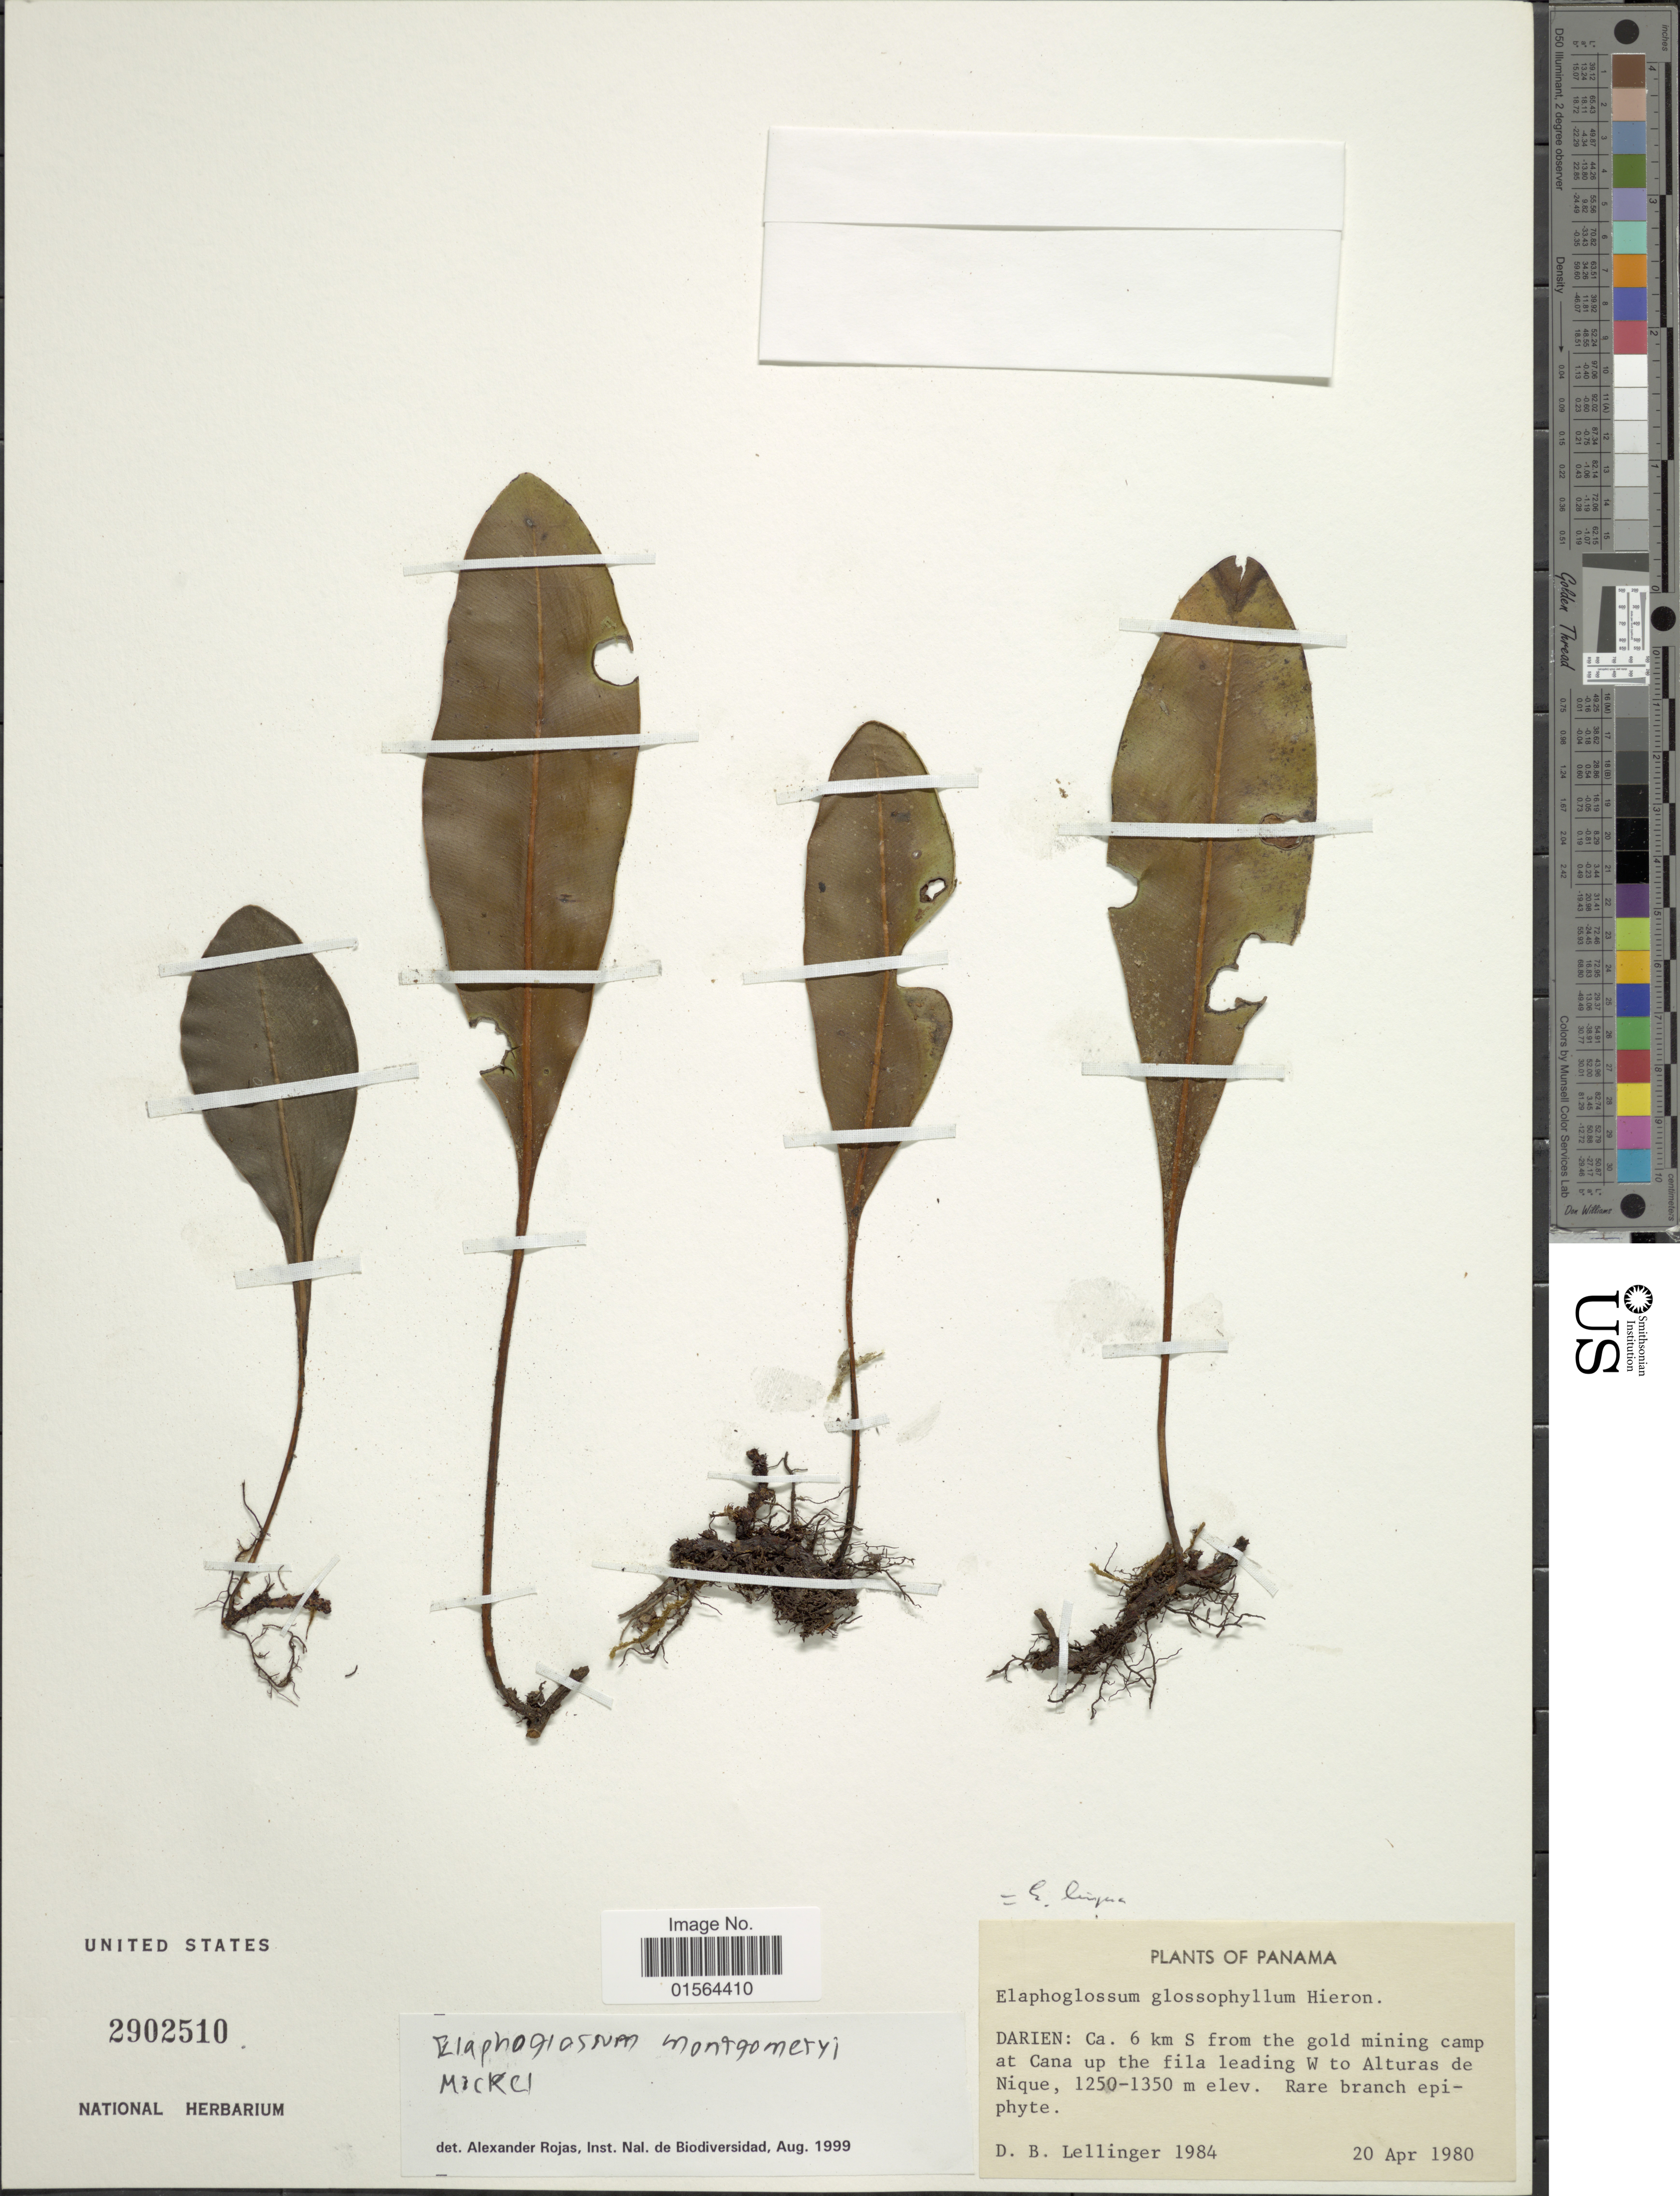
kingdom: Plantae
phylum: Tracheophyta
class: Polypodiopsida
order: Polypodiales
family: Dryopteridaceae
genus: Elaphoglossum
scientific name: Elaphoglossum montgomeryi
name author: Mickel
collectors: D. B. Lellinger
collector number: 1984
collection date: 1980-04-20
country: Panama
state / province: Darién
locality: Darien: Ca 6 km S from the gold mining camp at Cana up the fila leading W to Alturas de Nique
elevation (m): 1250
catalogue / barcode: US 2902510